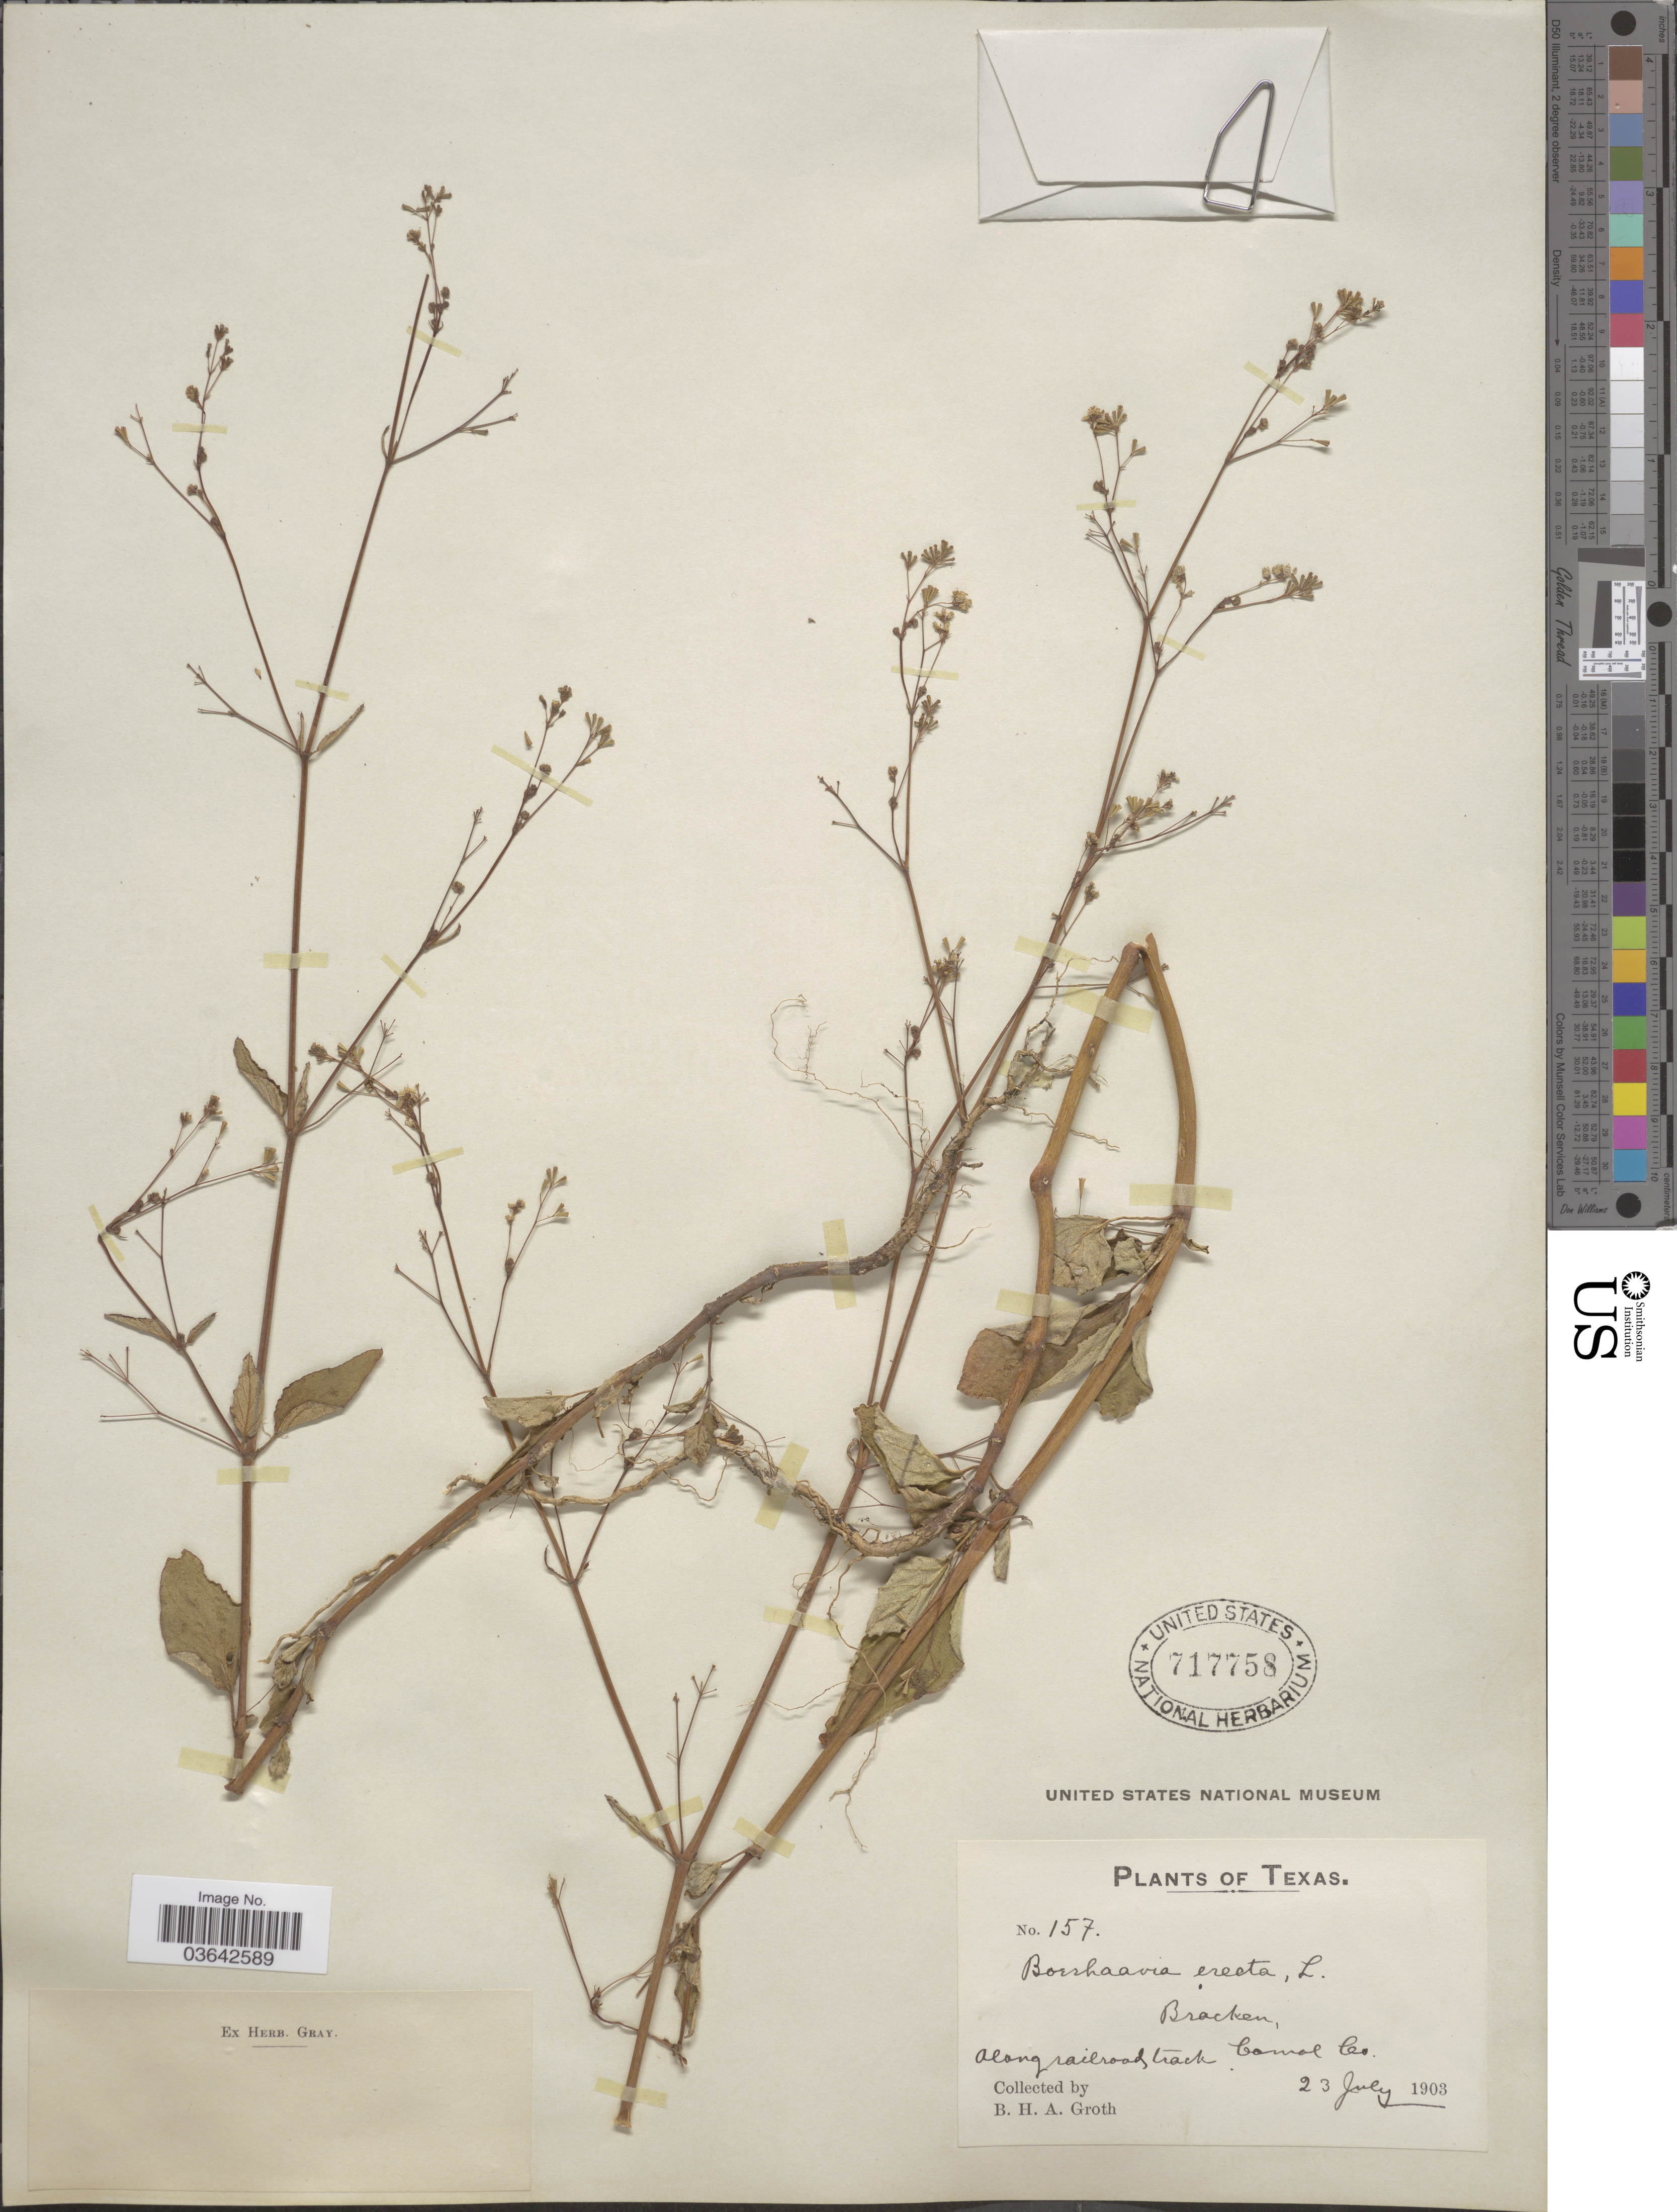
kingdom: Plantae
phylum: Tracheophyta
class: Magnoliopsida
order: Caryophyllales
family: Nyctaginaceae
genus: Boerhavia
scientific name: Boerhavia erecta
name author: L.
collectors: B. Groth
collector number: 157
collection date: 1903-07-23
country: United States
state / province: Texas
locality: Bracken. Along railroad track Comal Co.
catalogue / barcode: US 717758